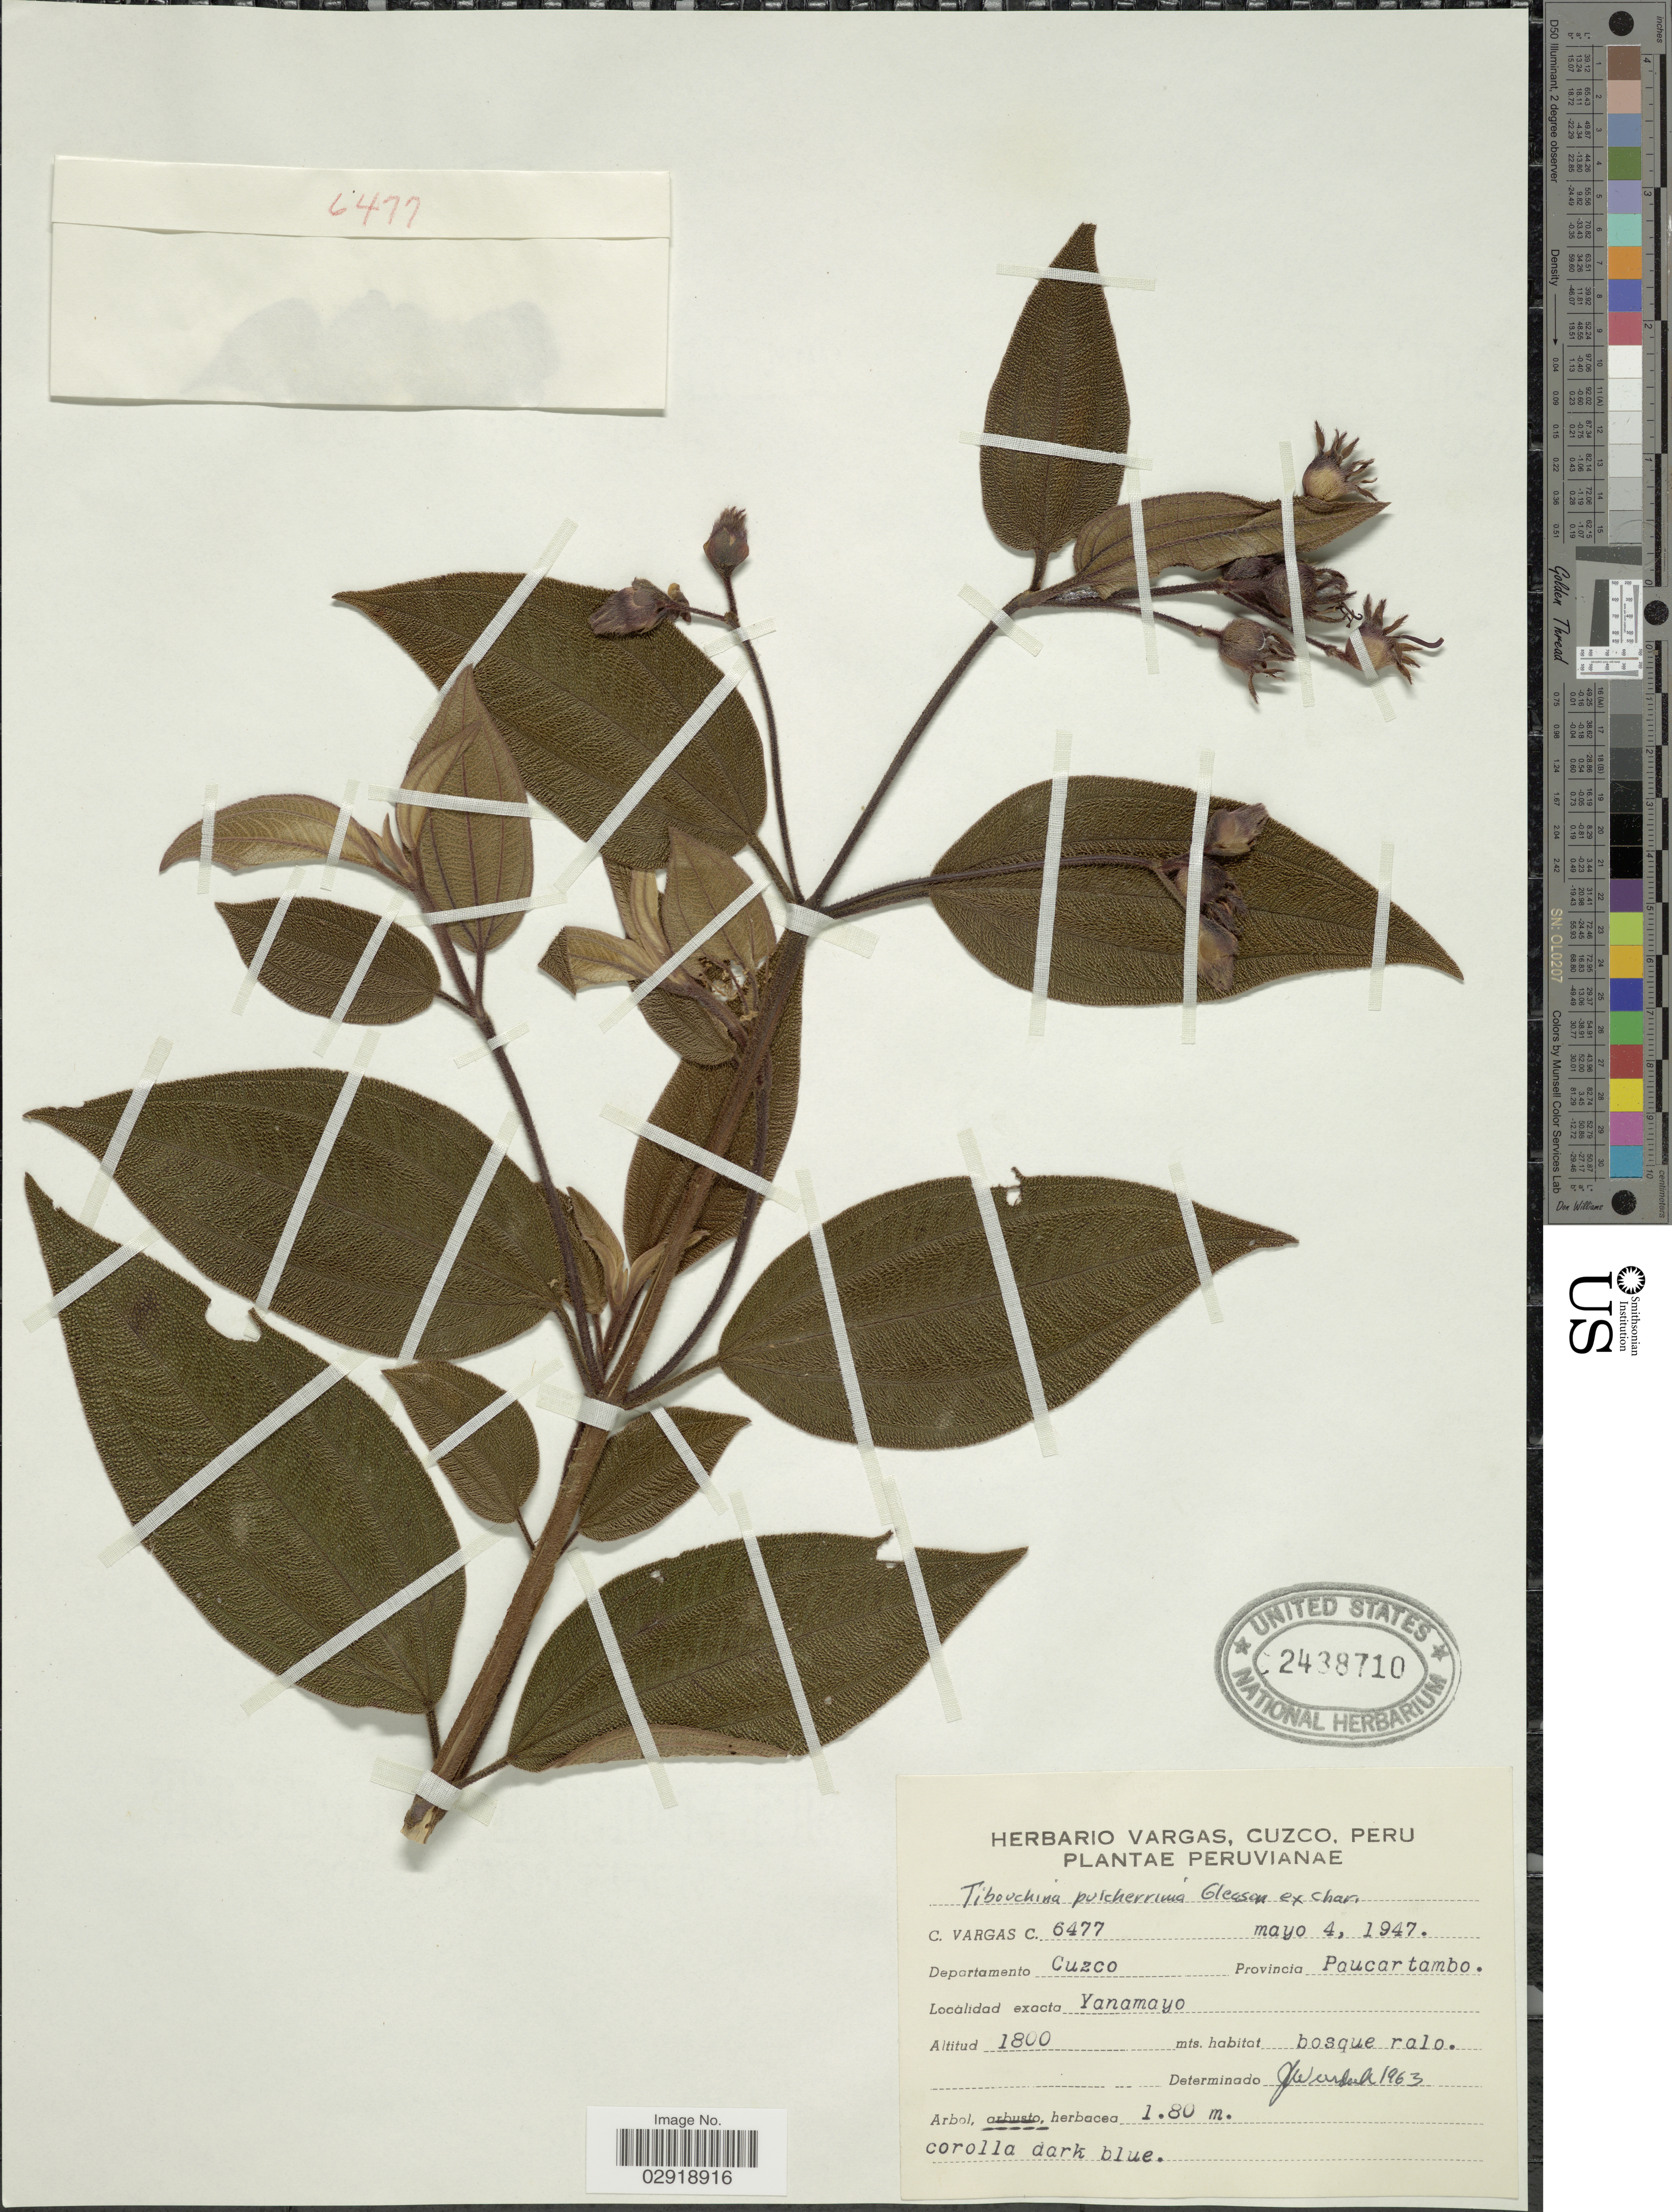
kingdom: Plantae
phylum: Tracheophyta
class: Magnoliopsida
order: Myrtales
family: Melastomataceae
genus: Chaetogastra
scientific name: Chaetogastra pulcherrima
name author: (Gleason) P.J.F. Guim. & Michelang.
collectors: C. Vargas Calderón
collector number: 6477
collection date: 1947-05-04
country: Peru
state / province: Cusco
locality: Departamento Cuzco. Provincia Paucartambo. Yanamayo.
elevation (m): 1800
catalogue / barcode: US 2438710